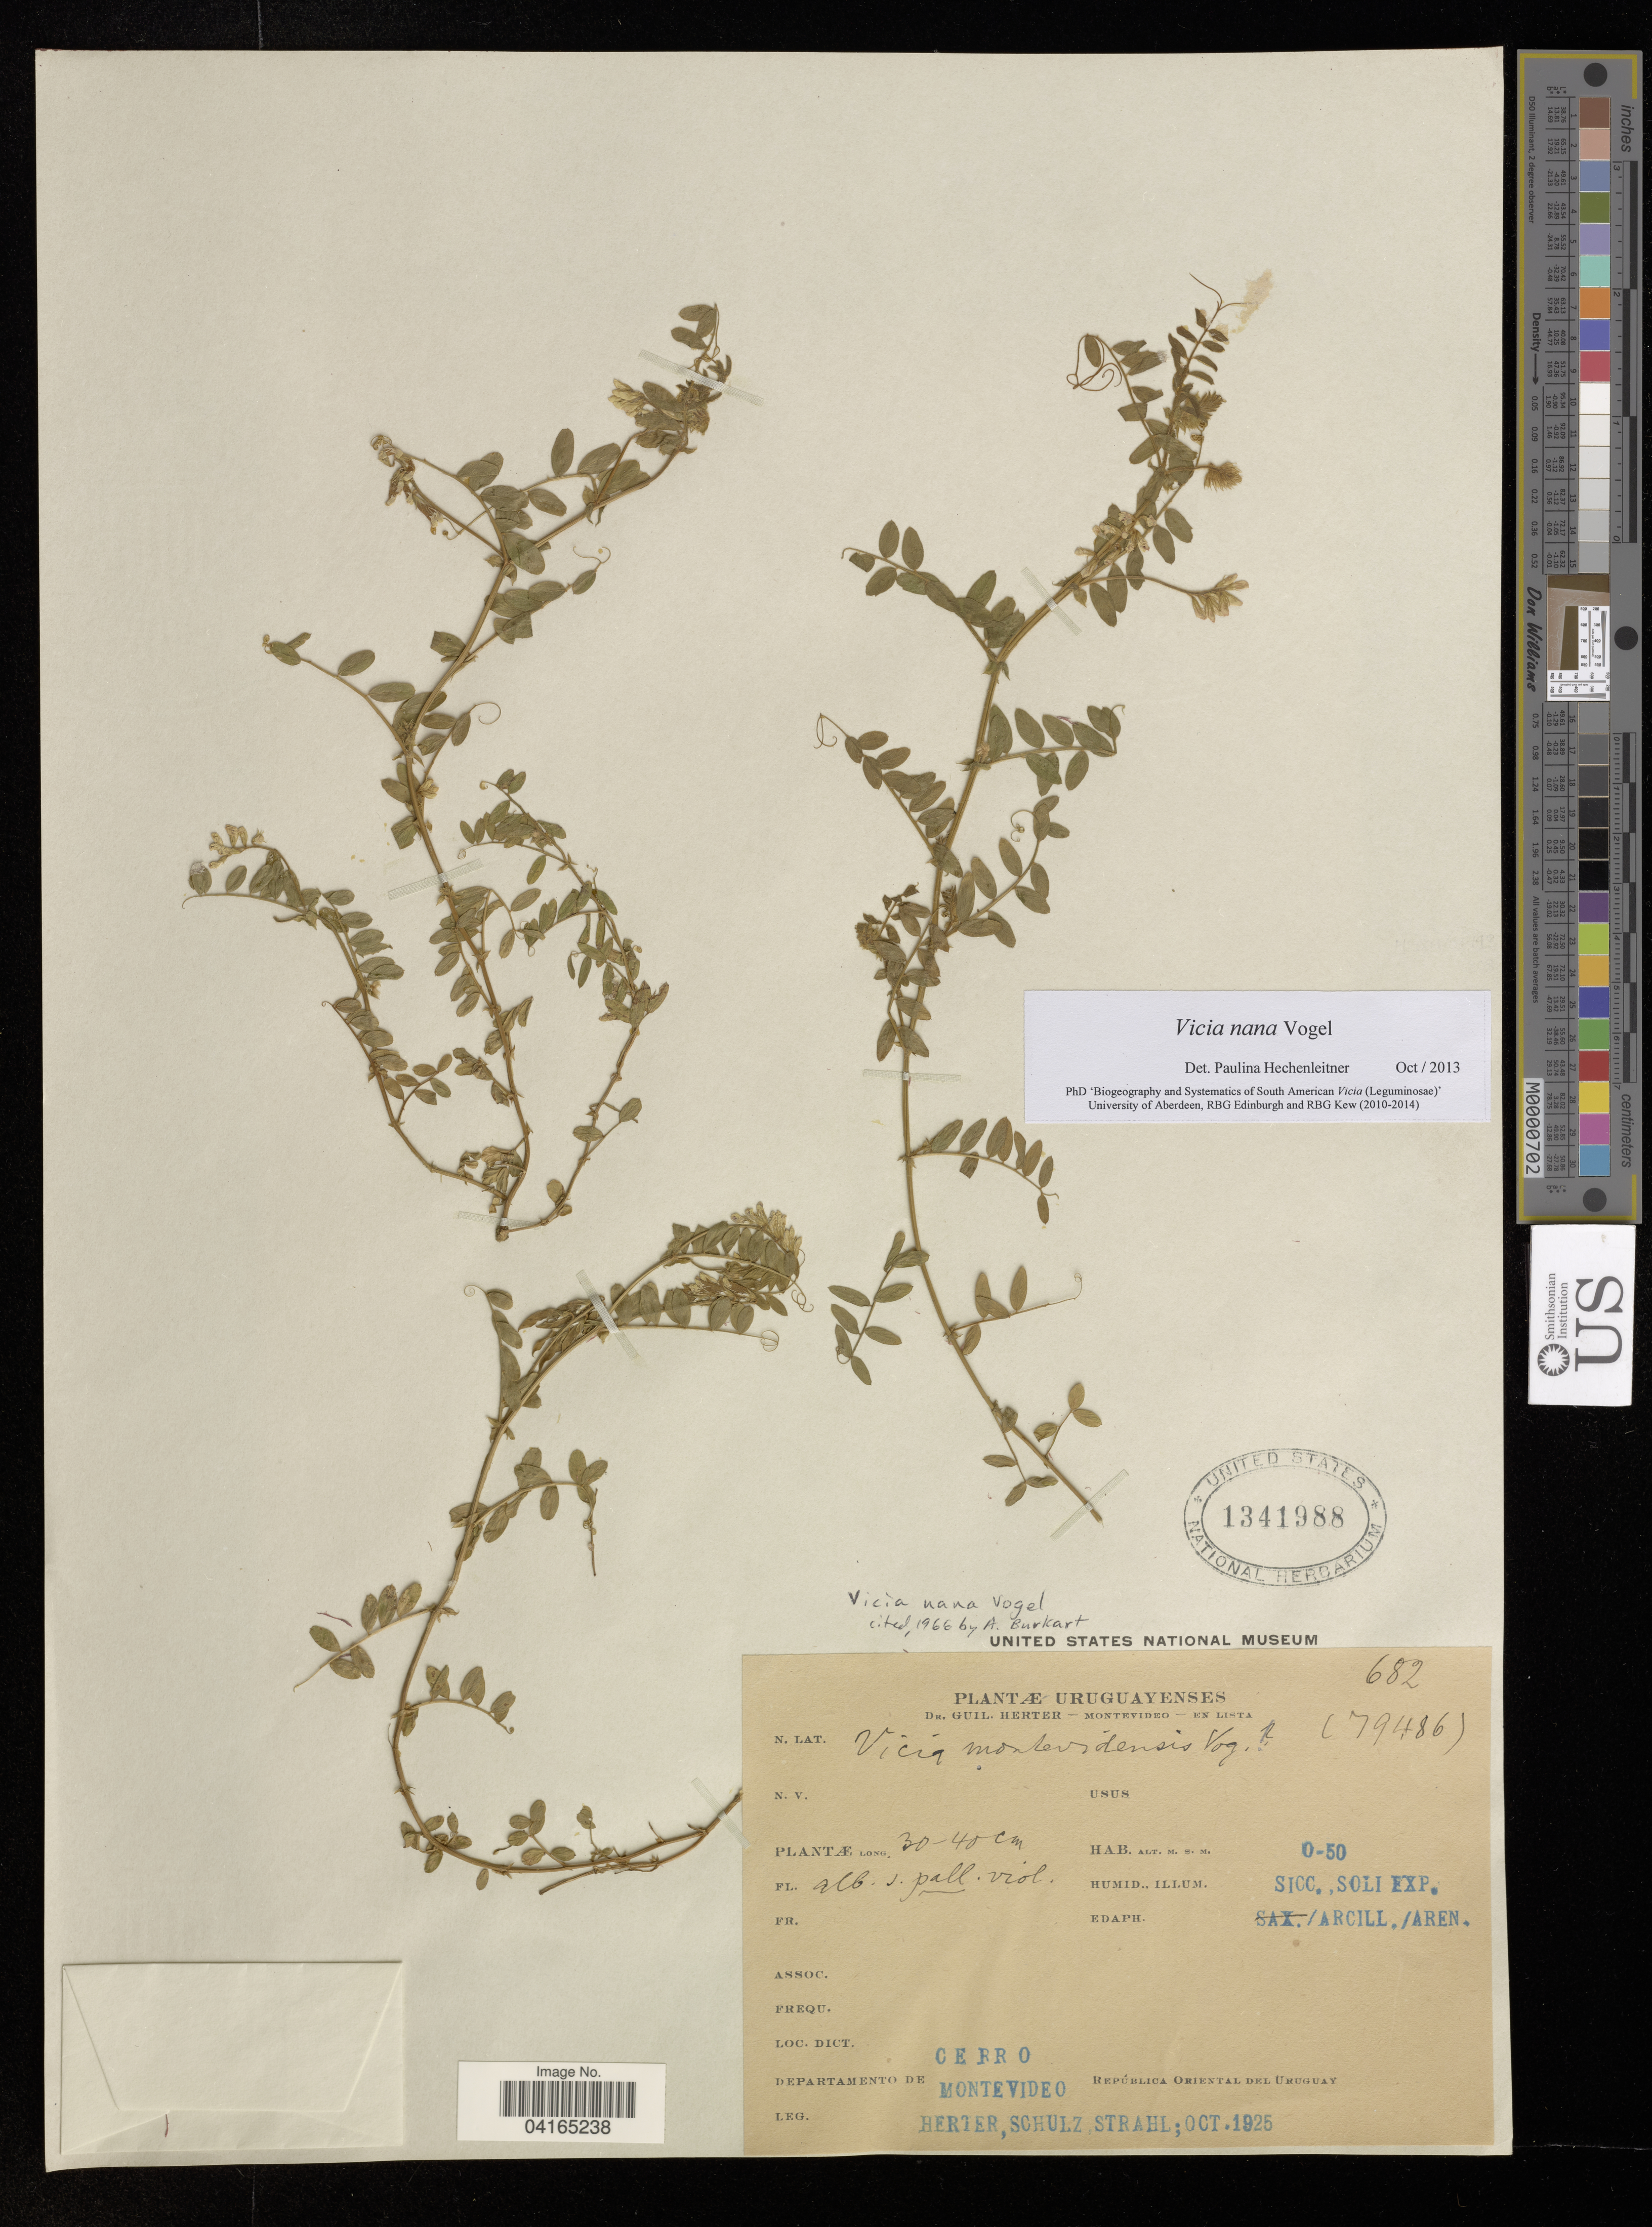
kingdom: Plantae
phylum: Tracheophyta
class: Magnoliopsida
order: Fabales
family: Fabaceae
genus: Vicia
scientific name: Vicia nana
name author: Vogel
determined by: Hechenleitner, Paulina, RBG Edinburgh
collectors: H. Hertier, Schulz, -- & -. Strahl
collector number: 682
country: Uruguay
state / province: Montevideo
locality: Cerro Departamento de Montevideo. República Oriental del Uruguay.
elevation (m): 50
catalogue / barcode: US 1341988